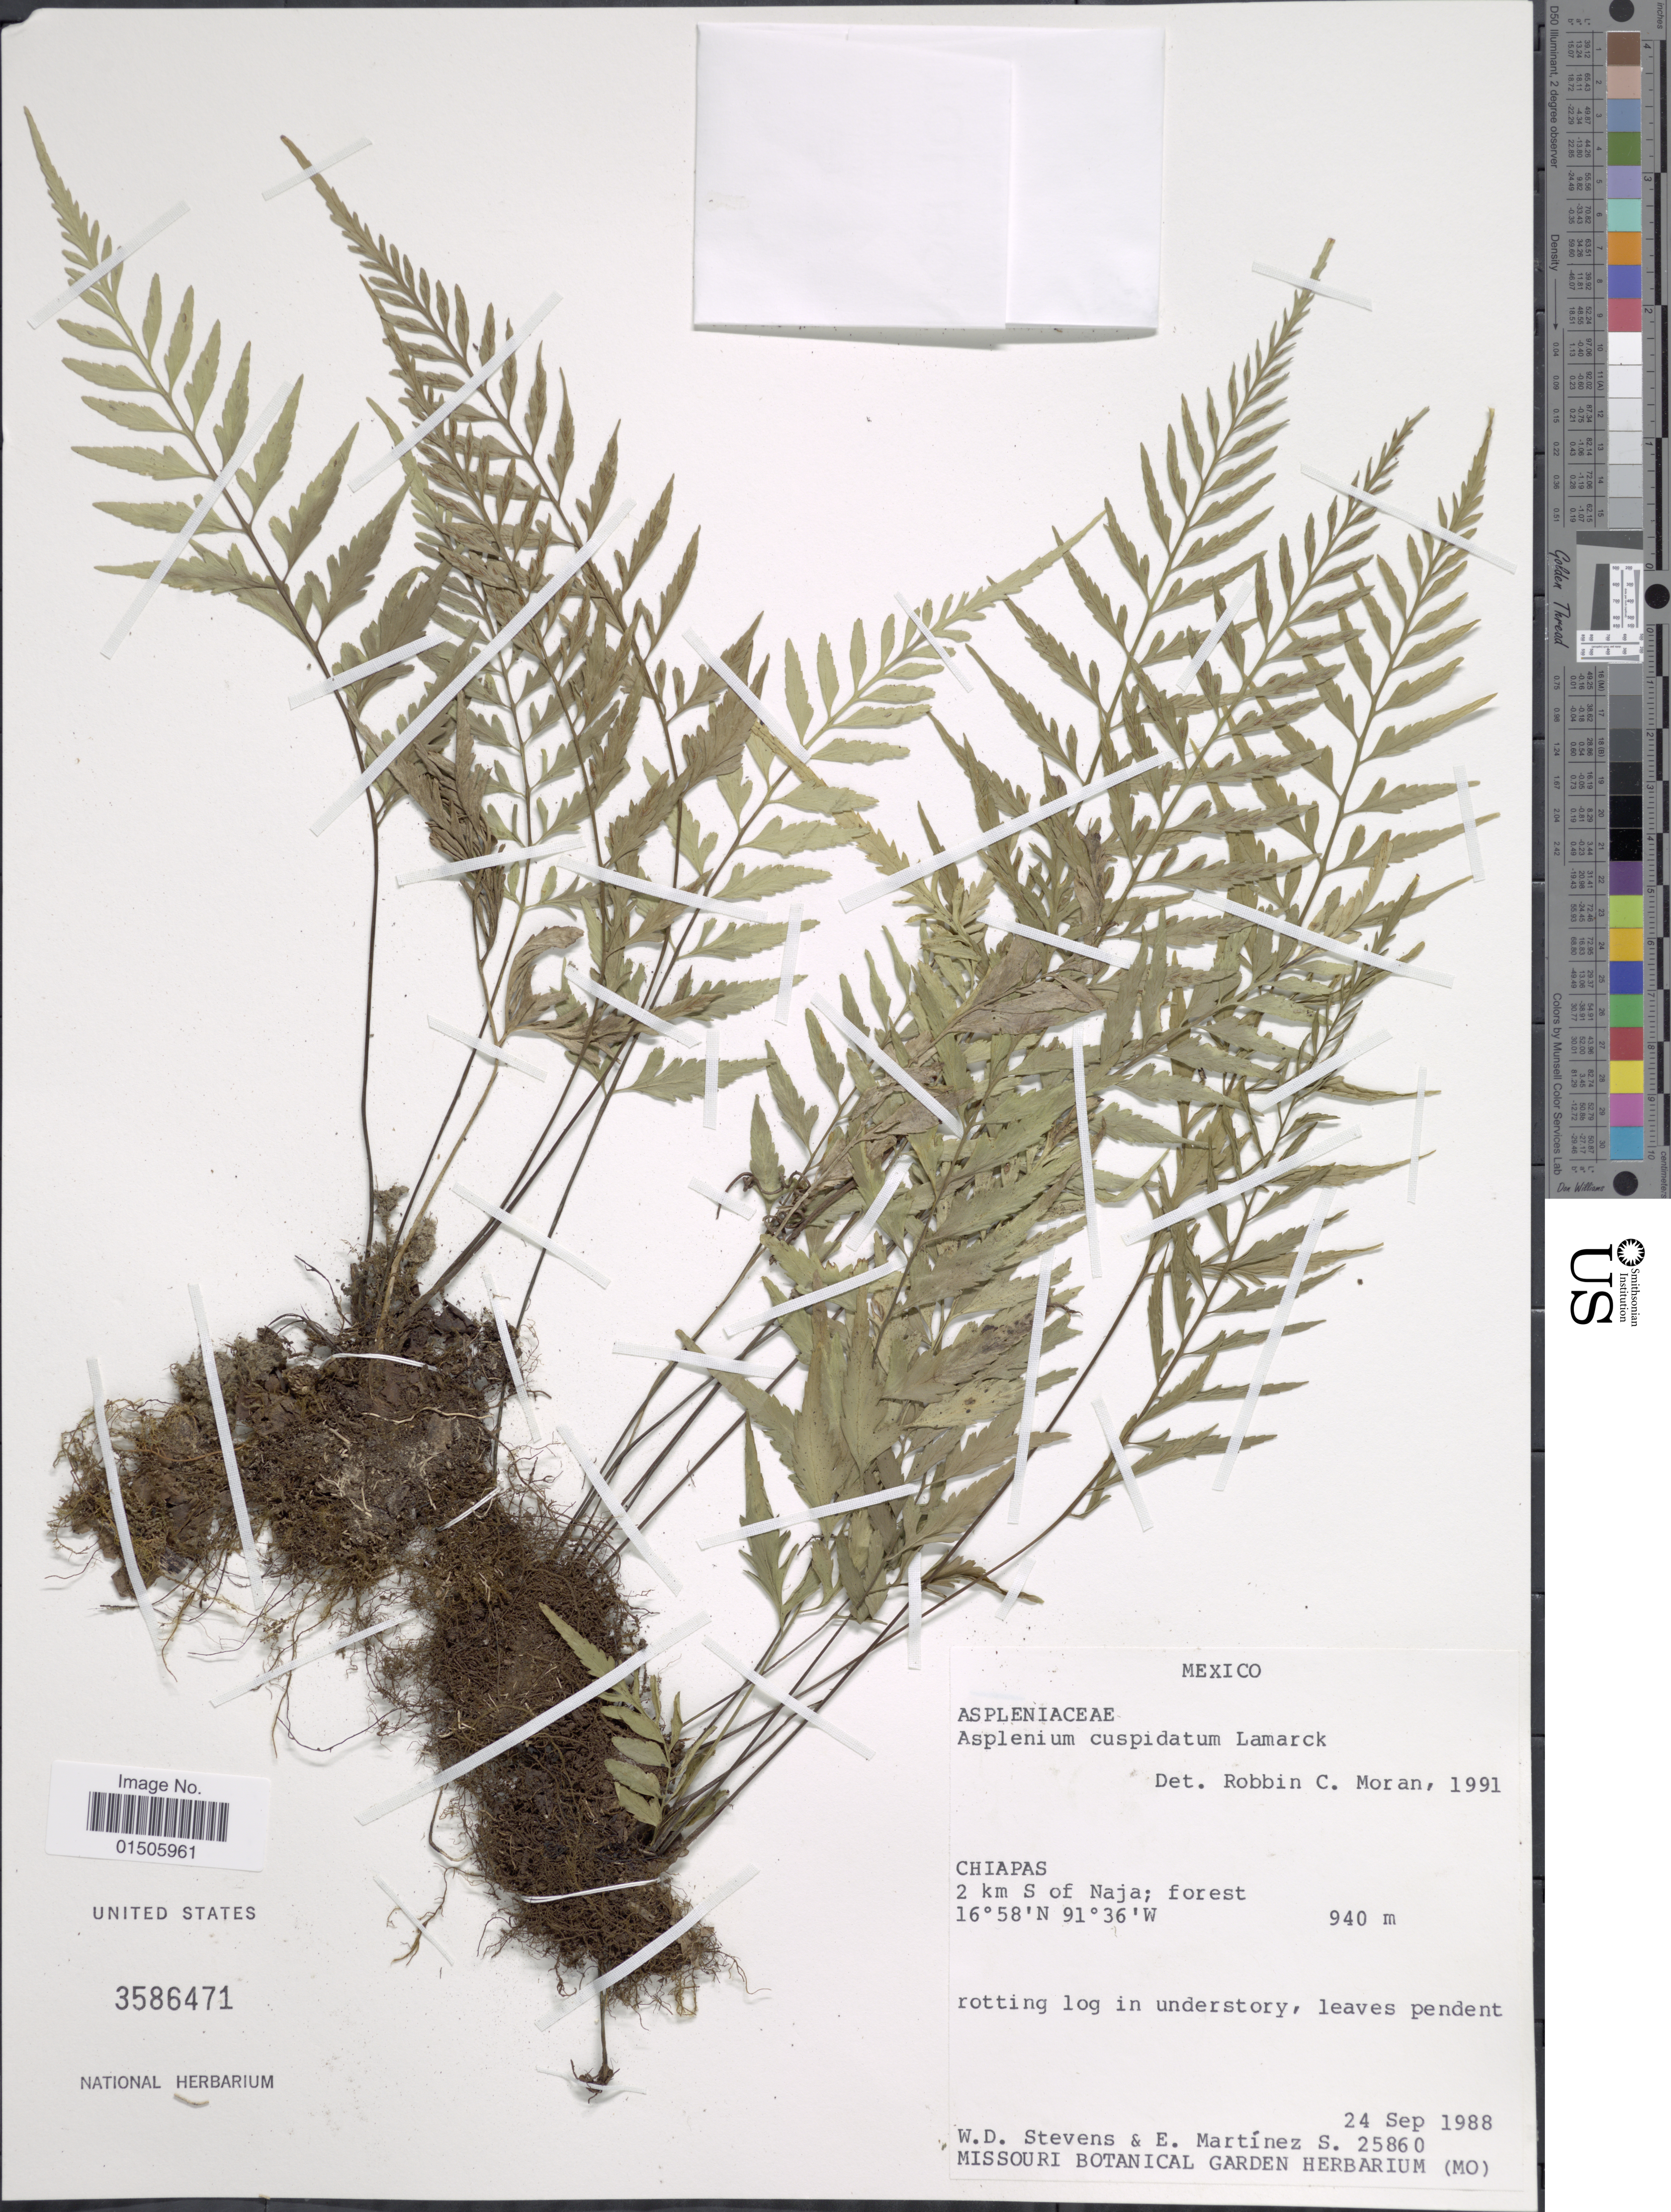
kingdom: Plantae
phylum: Tracheophyta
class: Polypodiopsida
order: Polypodiales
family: Aspleniaceae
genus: Asplenium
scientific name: Asplenium cuspidatum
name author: Lam.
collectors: W. D. Stevens & E. M. Martínez S.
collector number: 25860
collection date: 1988-09-24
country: Mexico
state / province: Chiapas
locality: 2 km S of Naja.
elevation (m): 940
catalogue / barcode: US 3586471